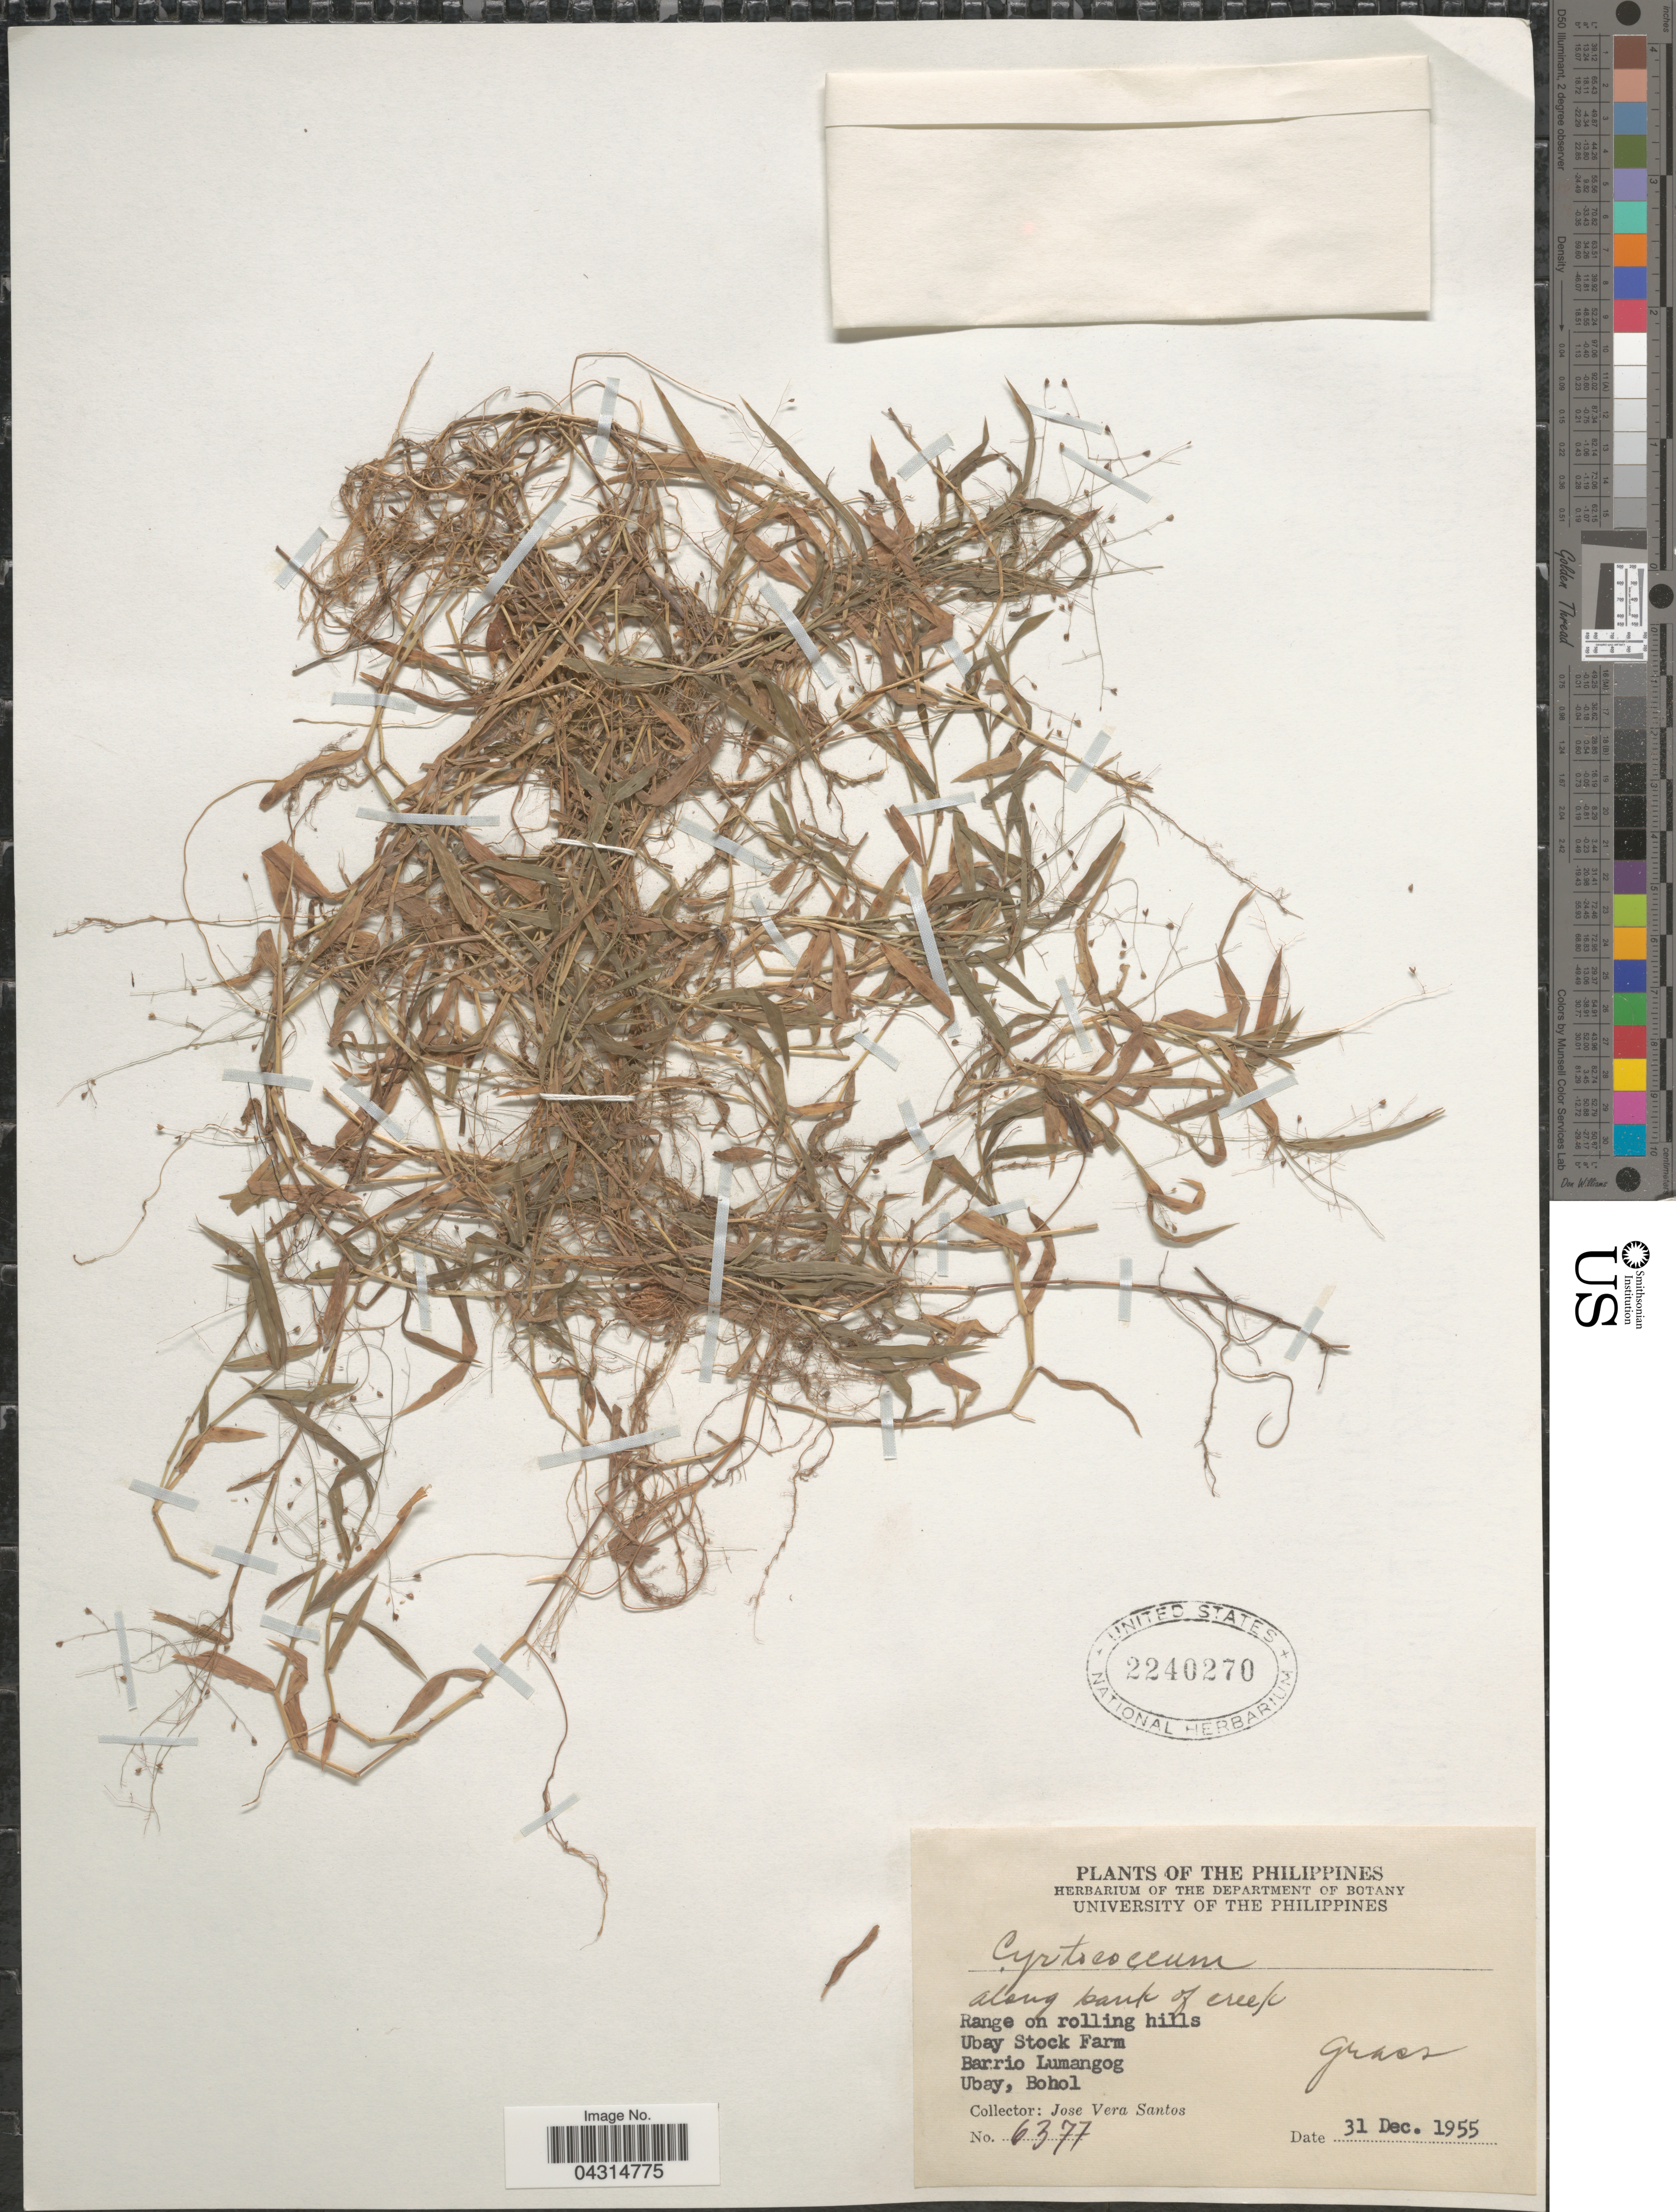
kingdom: Plantae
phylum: Tracheophyta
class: Liliopsida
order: Poales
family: Poaceae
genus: Cyrtococcum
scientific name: Cyrtococcum sp.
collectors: J. Santos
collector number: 6377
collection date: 1955-12-31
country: Philippines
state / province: Central Visayas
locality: Along bank of creek. Range on rolling hills Ubay Stock Farm. Barrio Lumangog. Ubay, Bohol.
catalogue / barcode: US 2240270